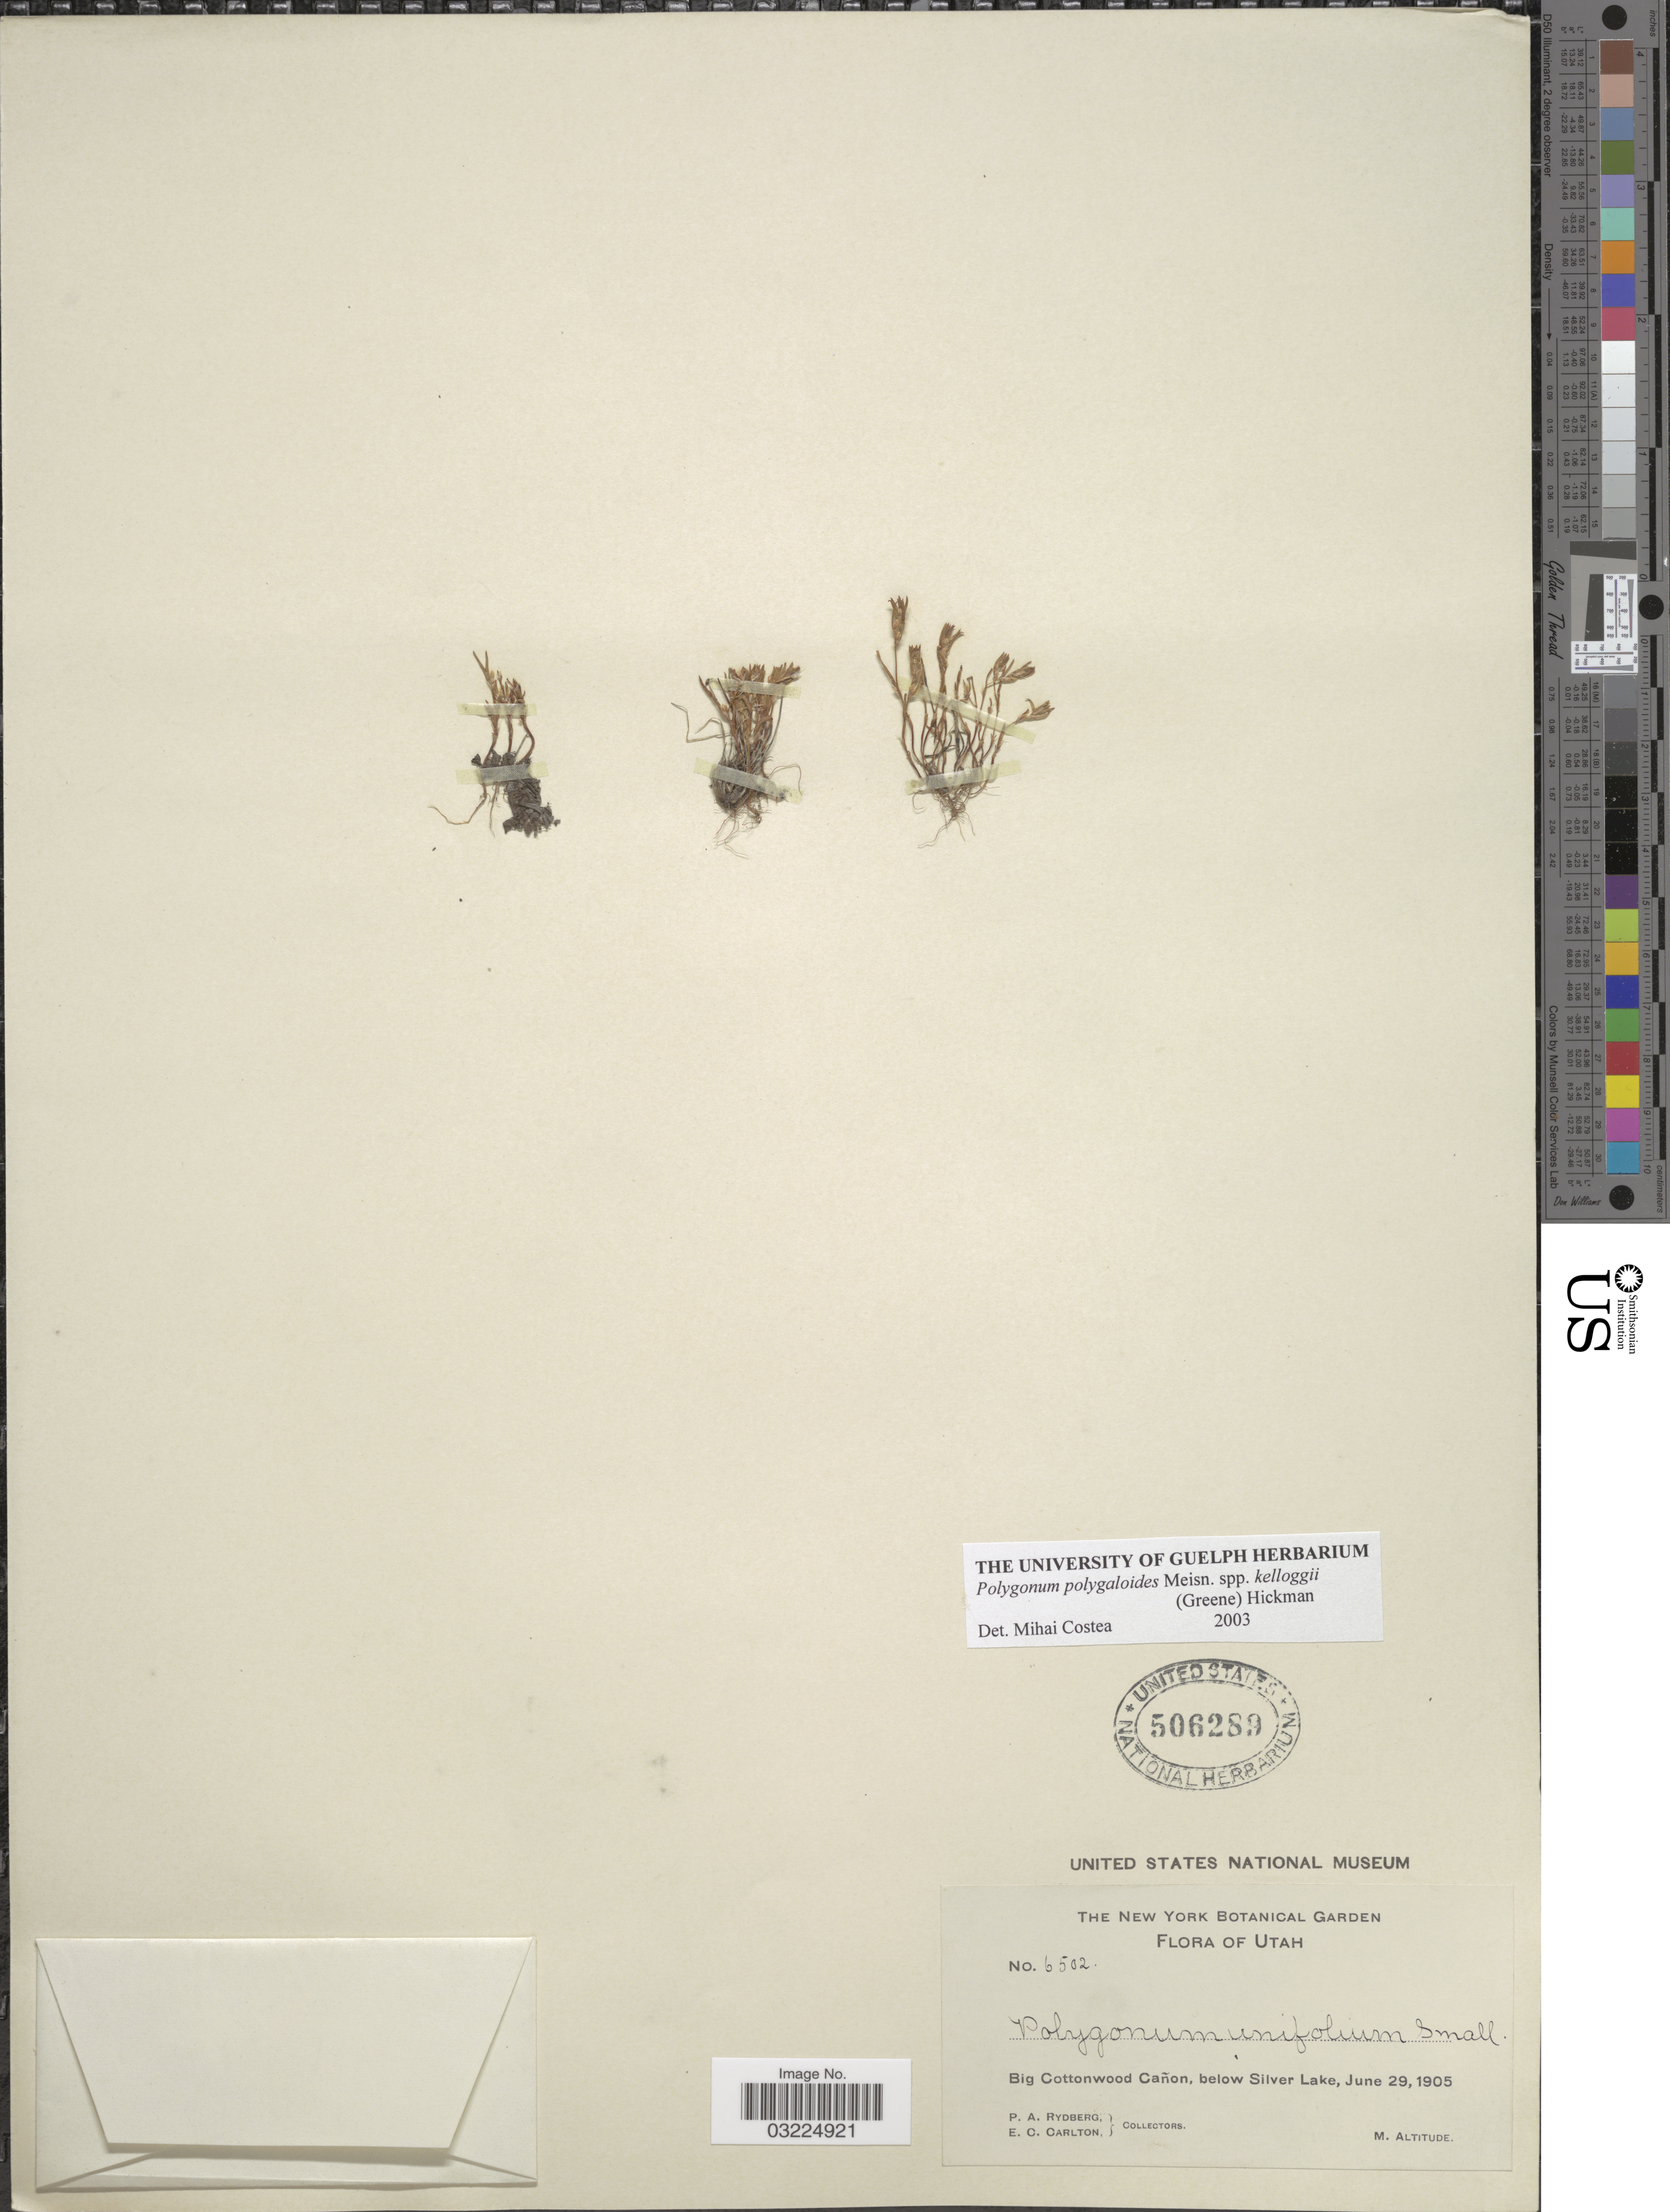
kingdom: Plantae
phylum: Tracheophyta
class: Magnoliopsida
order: Caryophyllales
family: Polygonaceae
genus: Polygonum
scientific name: Polygonum polygaloides subsp. kelloggii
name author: (Greene) Hickman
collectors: P. A. Rydberg & E. Carlton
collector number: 6502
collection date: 1905-06-29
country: United States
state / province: Utah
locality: Big Cottonwood Cañon, below Silver Lake.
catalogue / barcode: US 506289